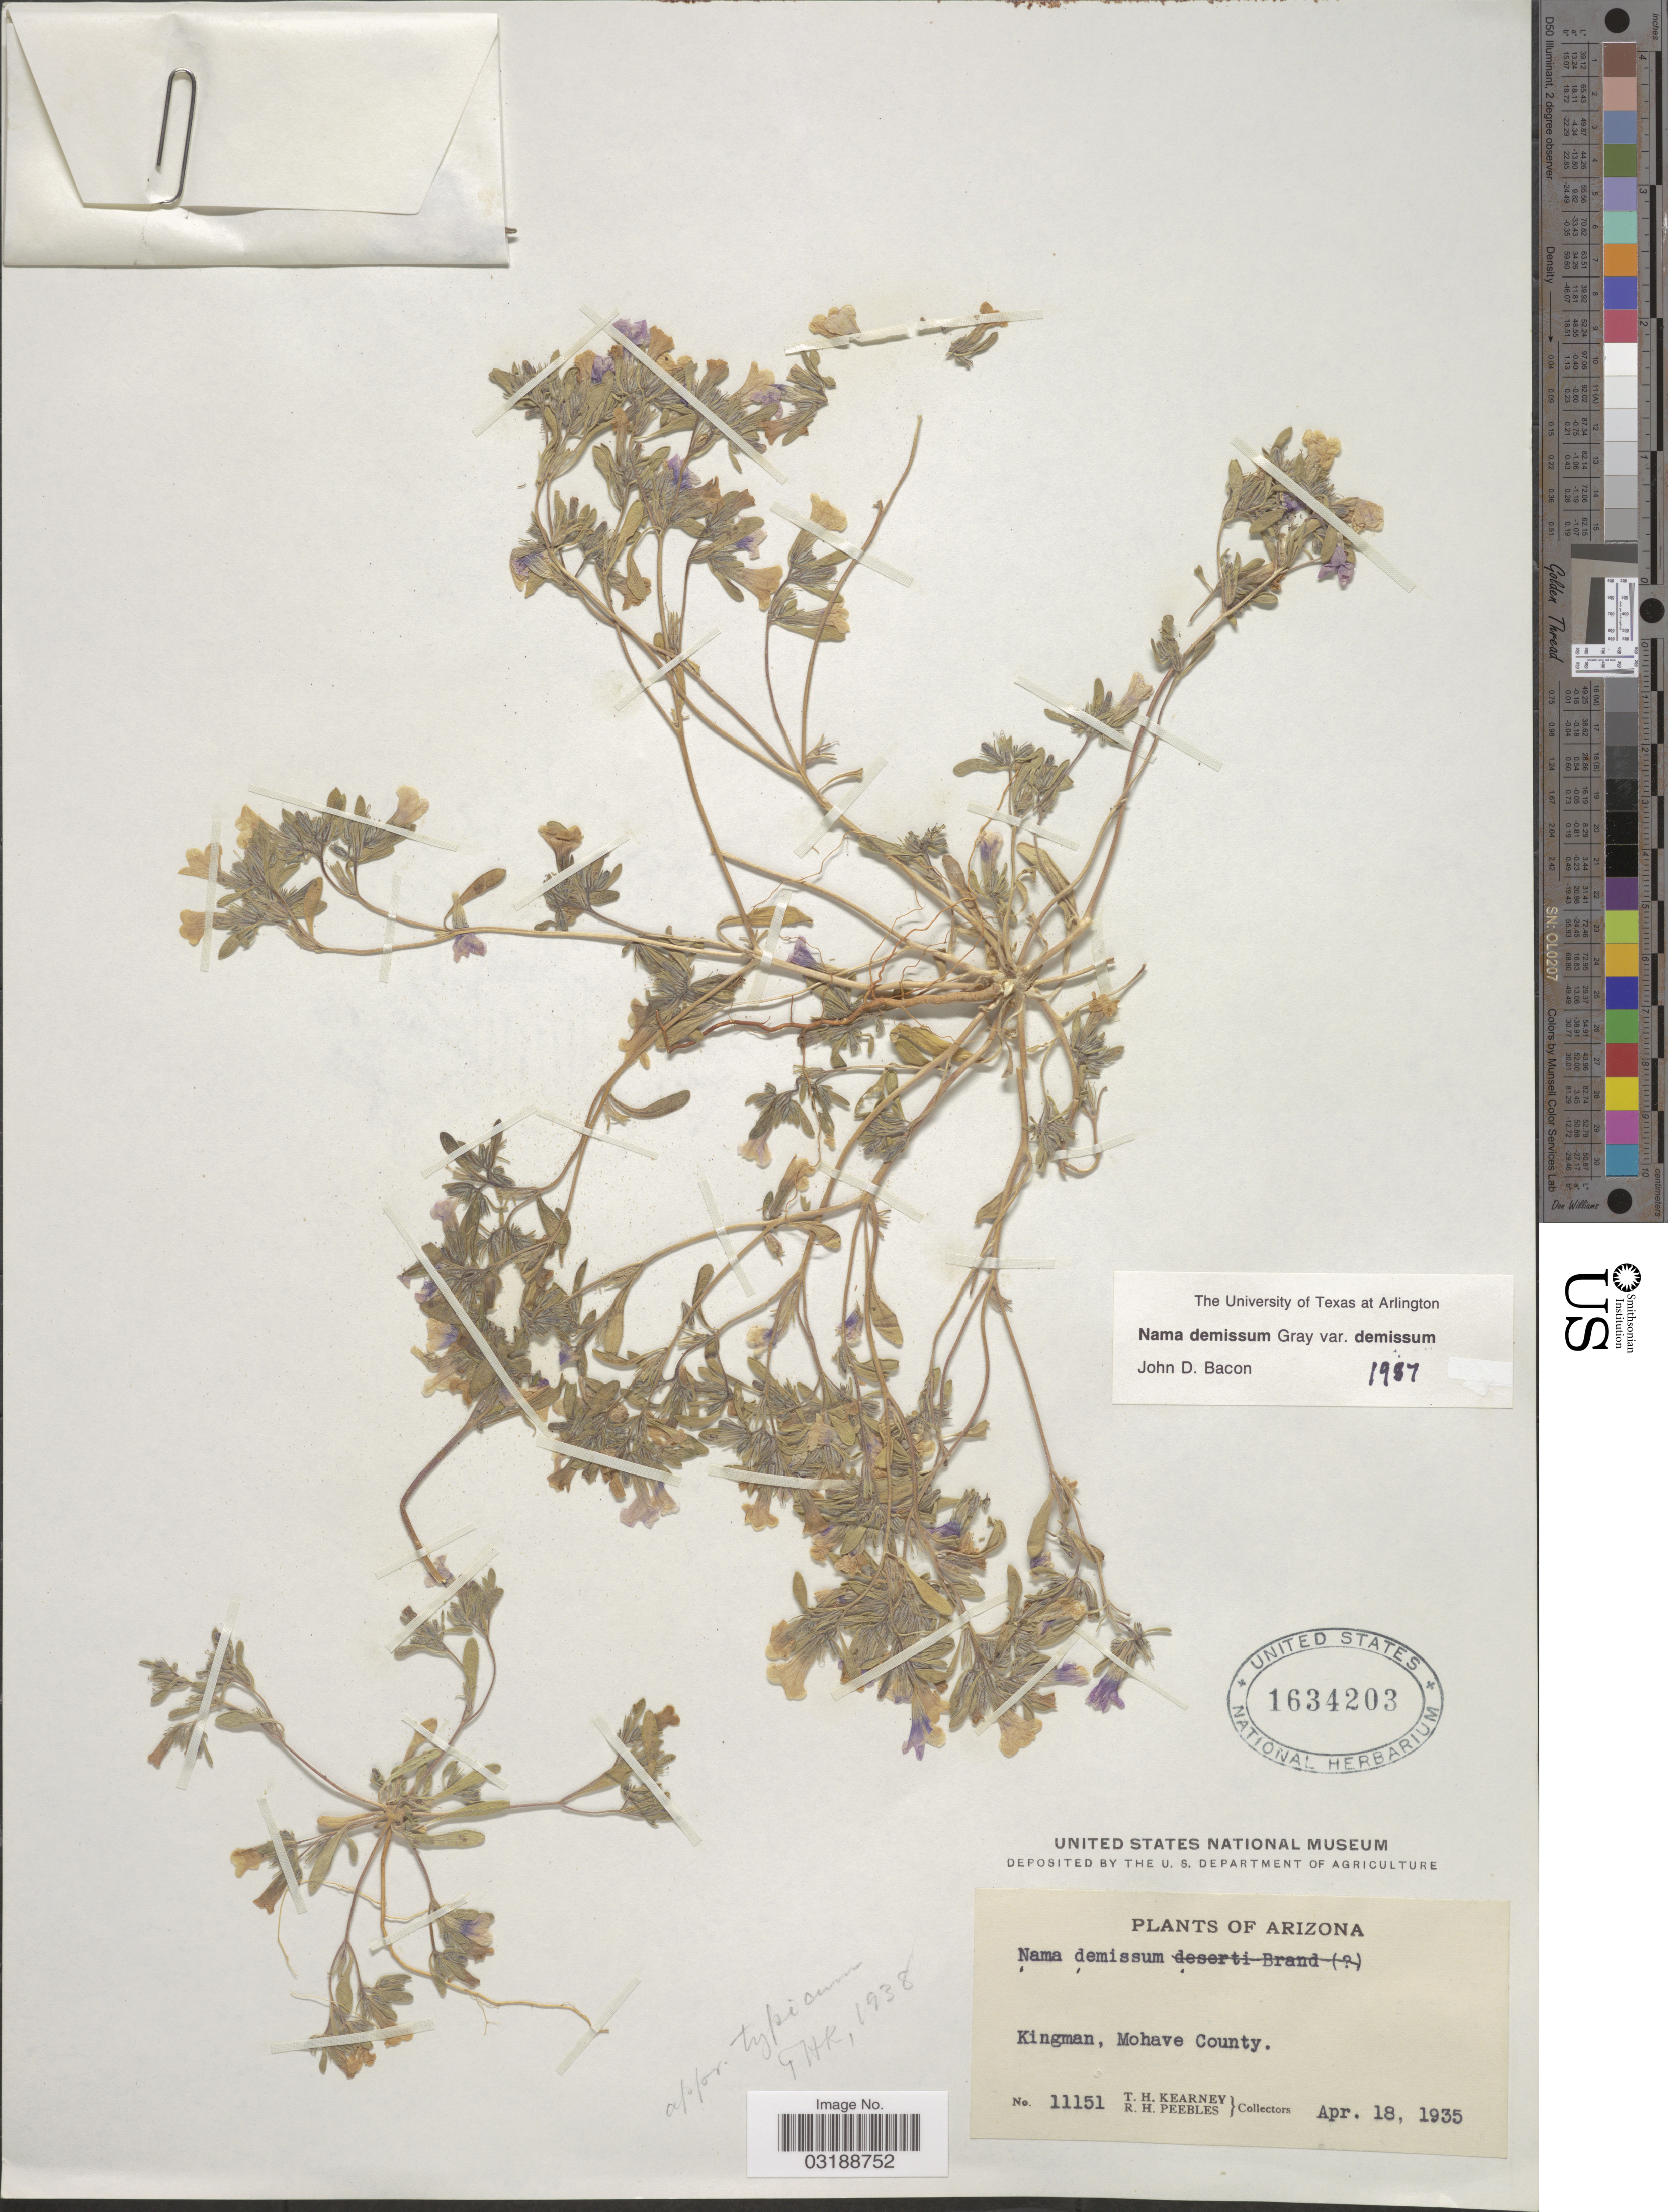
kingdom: Plantae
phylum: Tracheophyta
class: Magnoliopsida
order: Boraginales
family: Namaceae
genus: Nama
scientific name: Nama demissa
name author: A. Gray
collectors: T. H. Kearney & R. H. Peebles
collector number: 11151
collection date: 1935-04-18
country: United States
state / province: Arizona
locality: Kingman, Mohave County.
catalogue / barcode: US 1634203